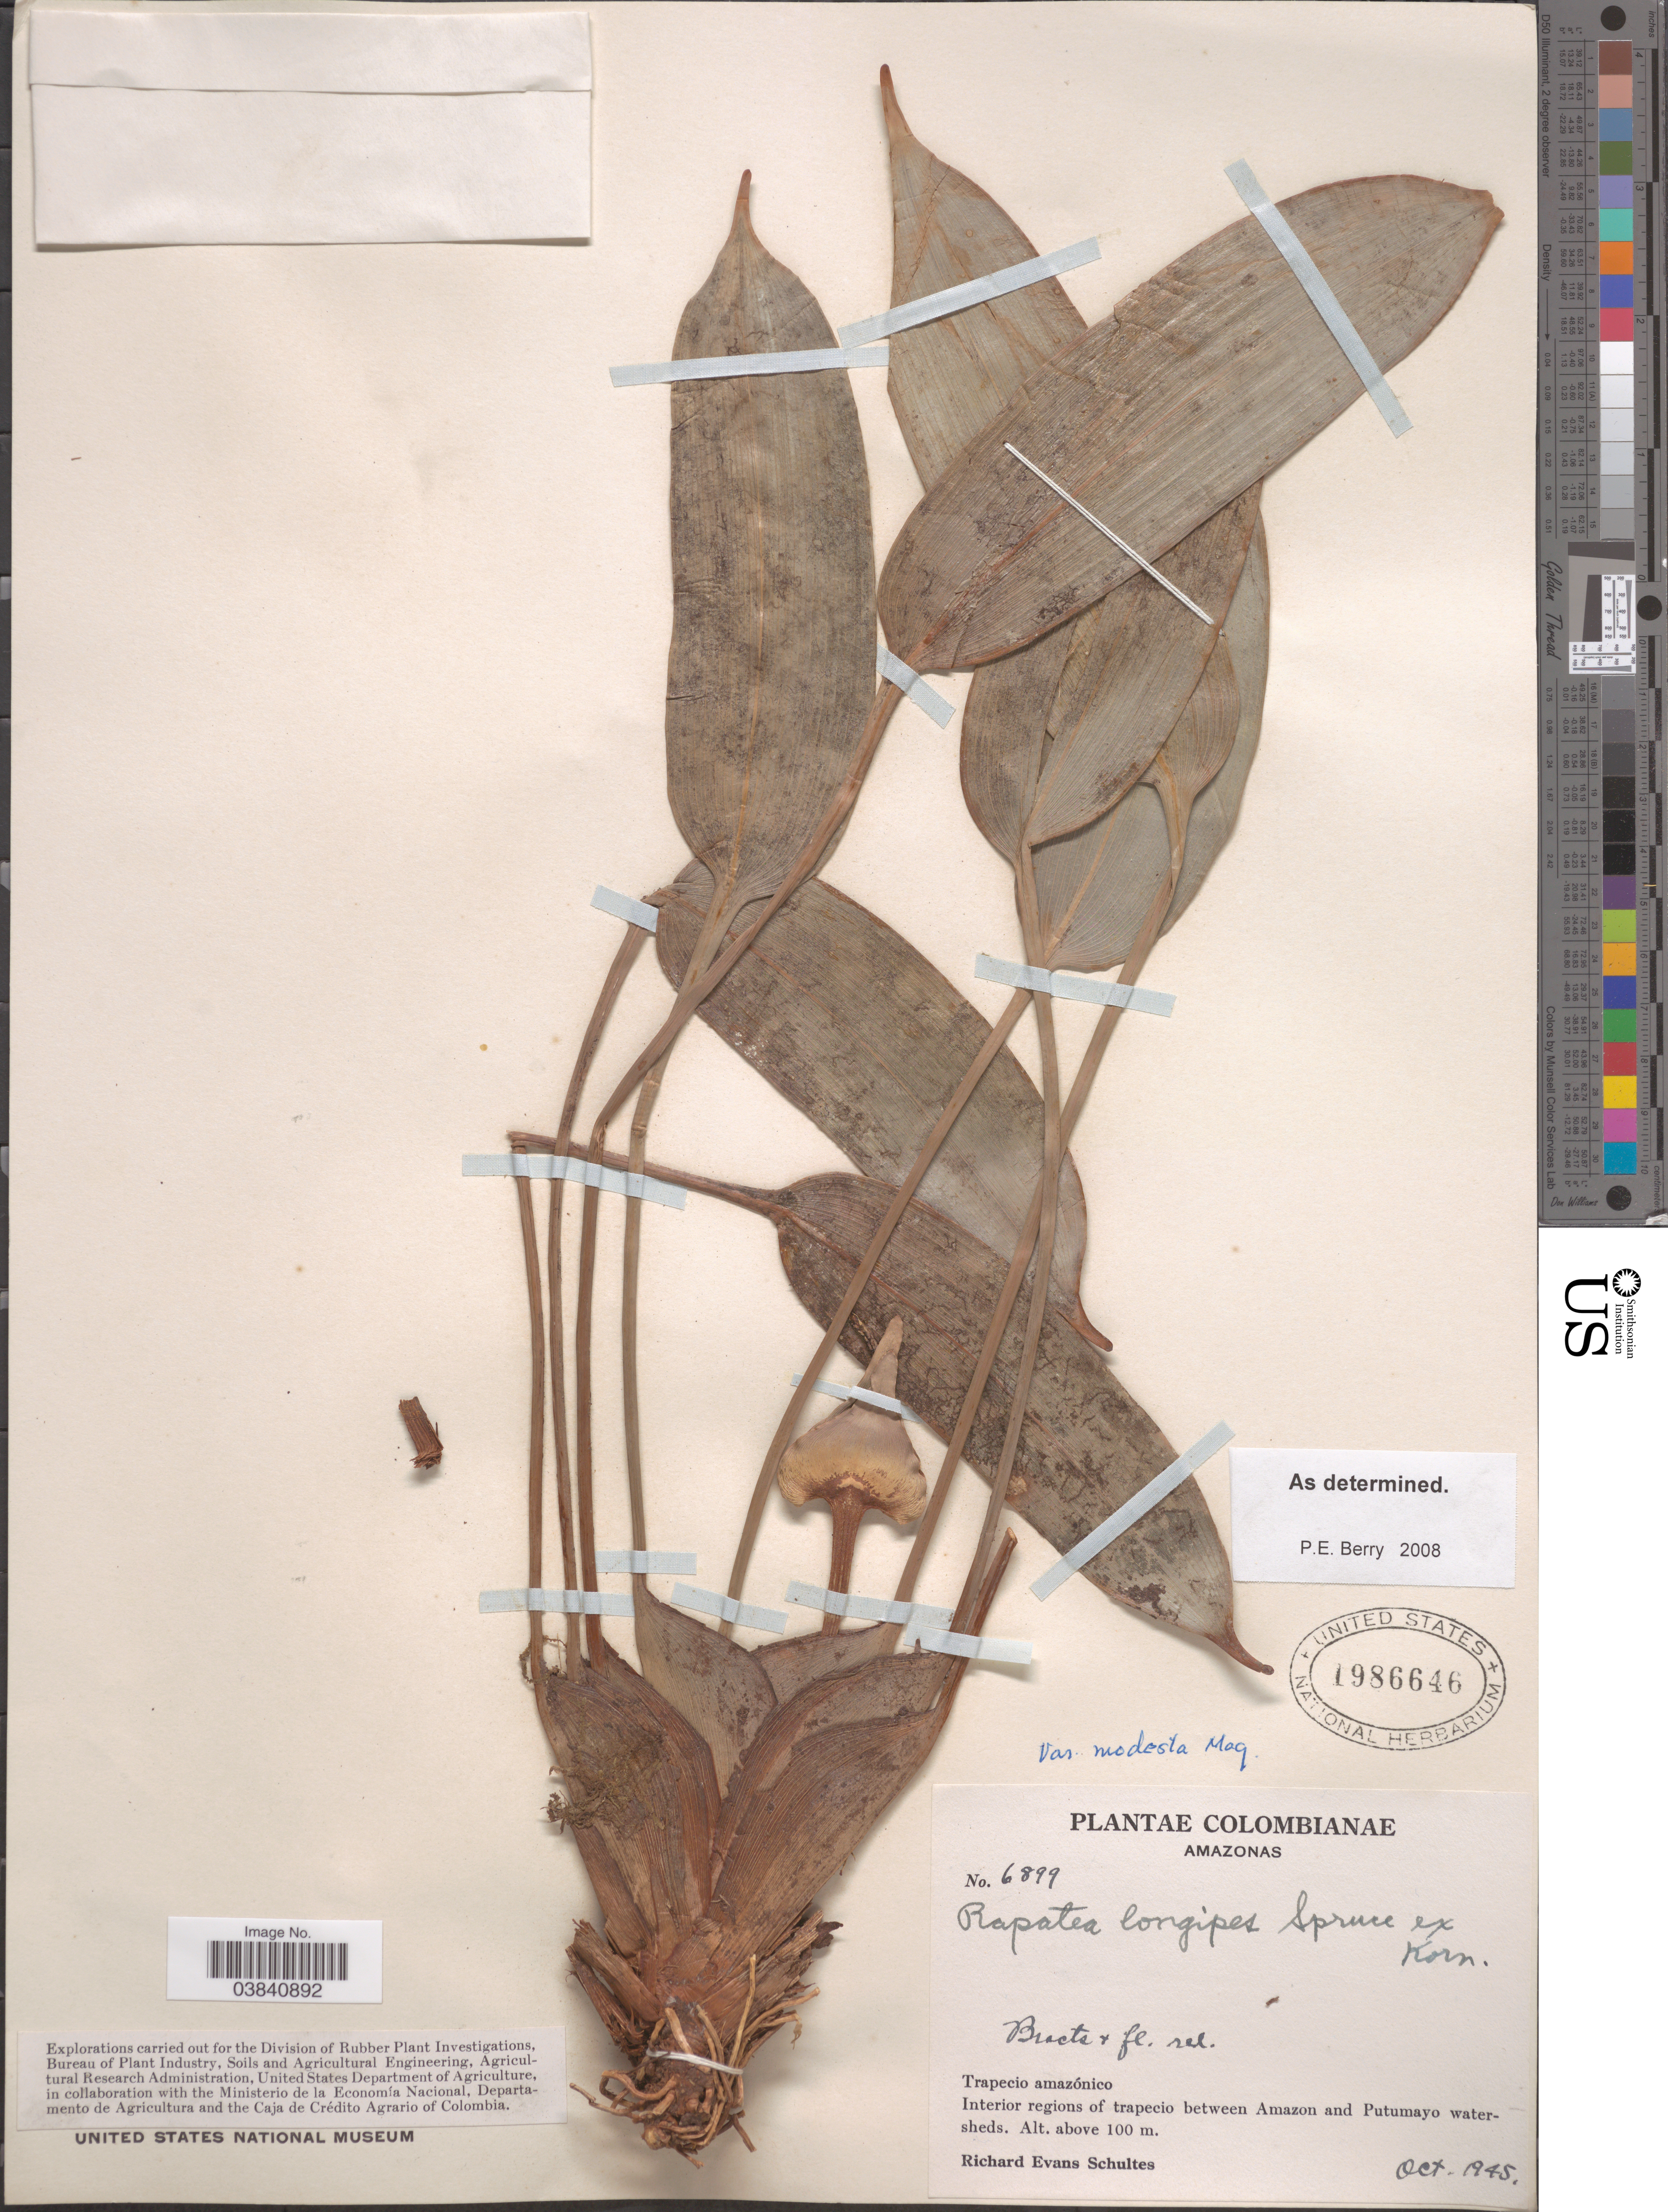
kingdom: Plantae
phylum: Tracheophyta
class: Liliopsida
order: Poales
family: Rapateaceae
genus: Rapatea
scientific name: Rapatea longipes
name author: Spruce ex Körn.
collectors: R. E. Schultes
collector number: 6899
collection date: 1945-10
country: Colombia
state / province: Amazônas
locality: Trapecio amazónico. Interior regions of trapecio between Amazon and Putumayo watersheds.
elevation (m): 100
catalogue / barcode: US 1986646